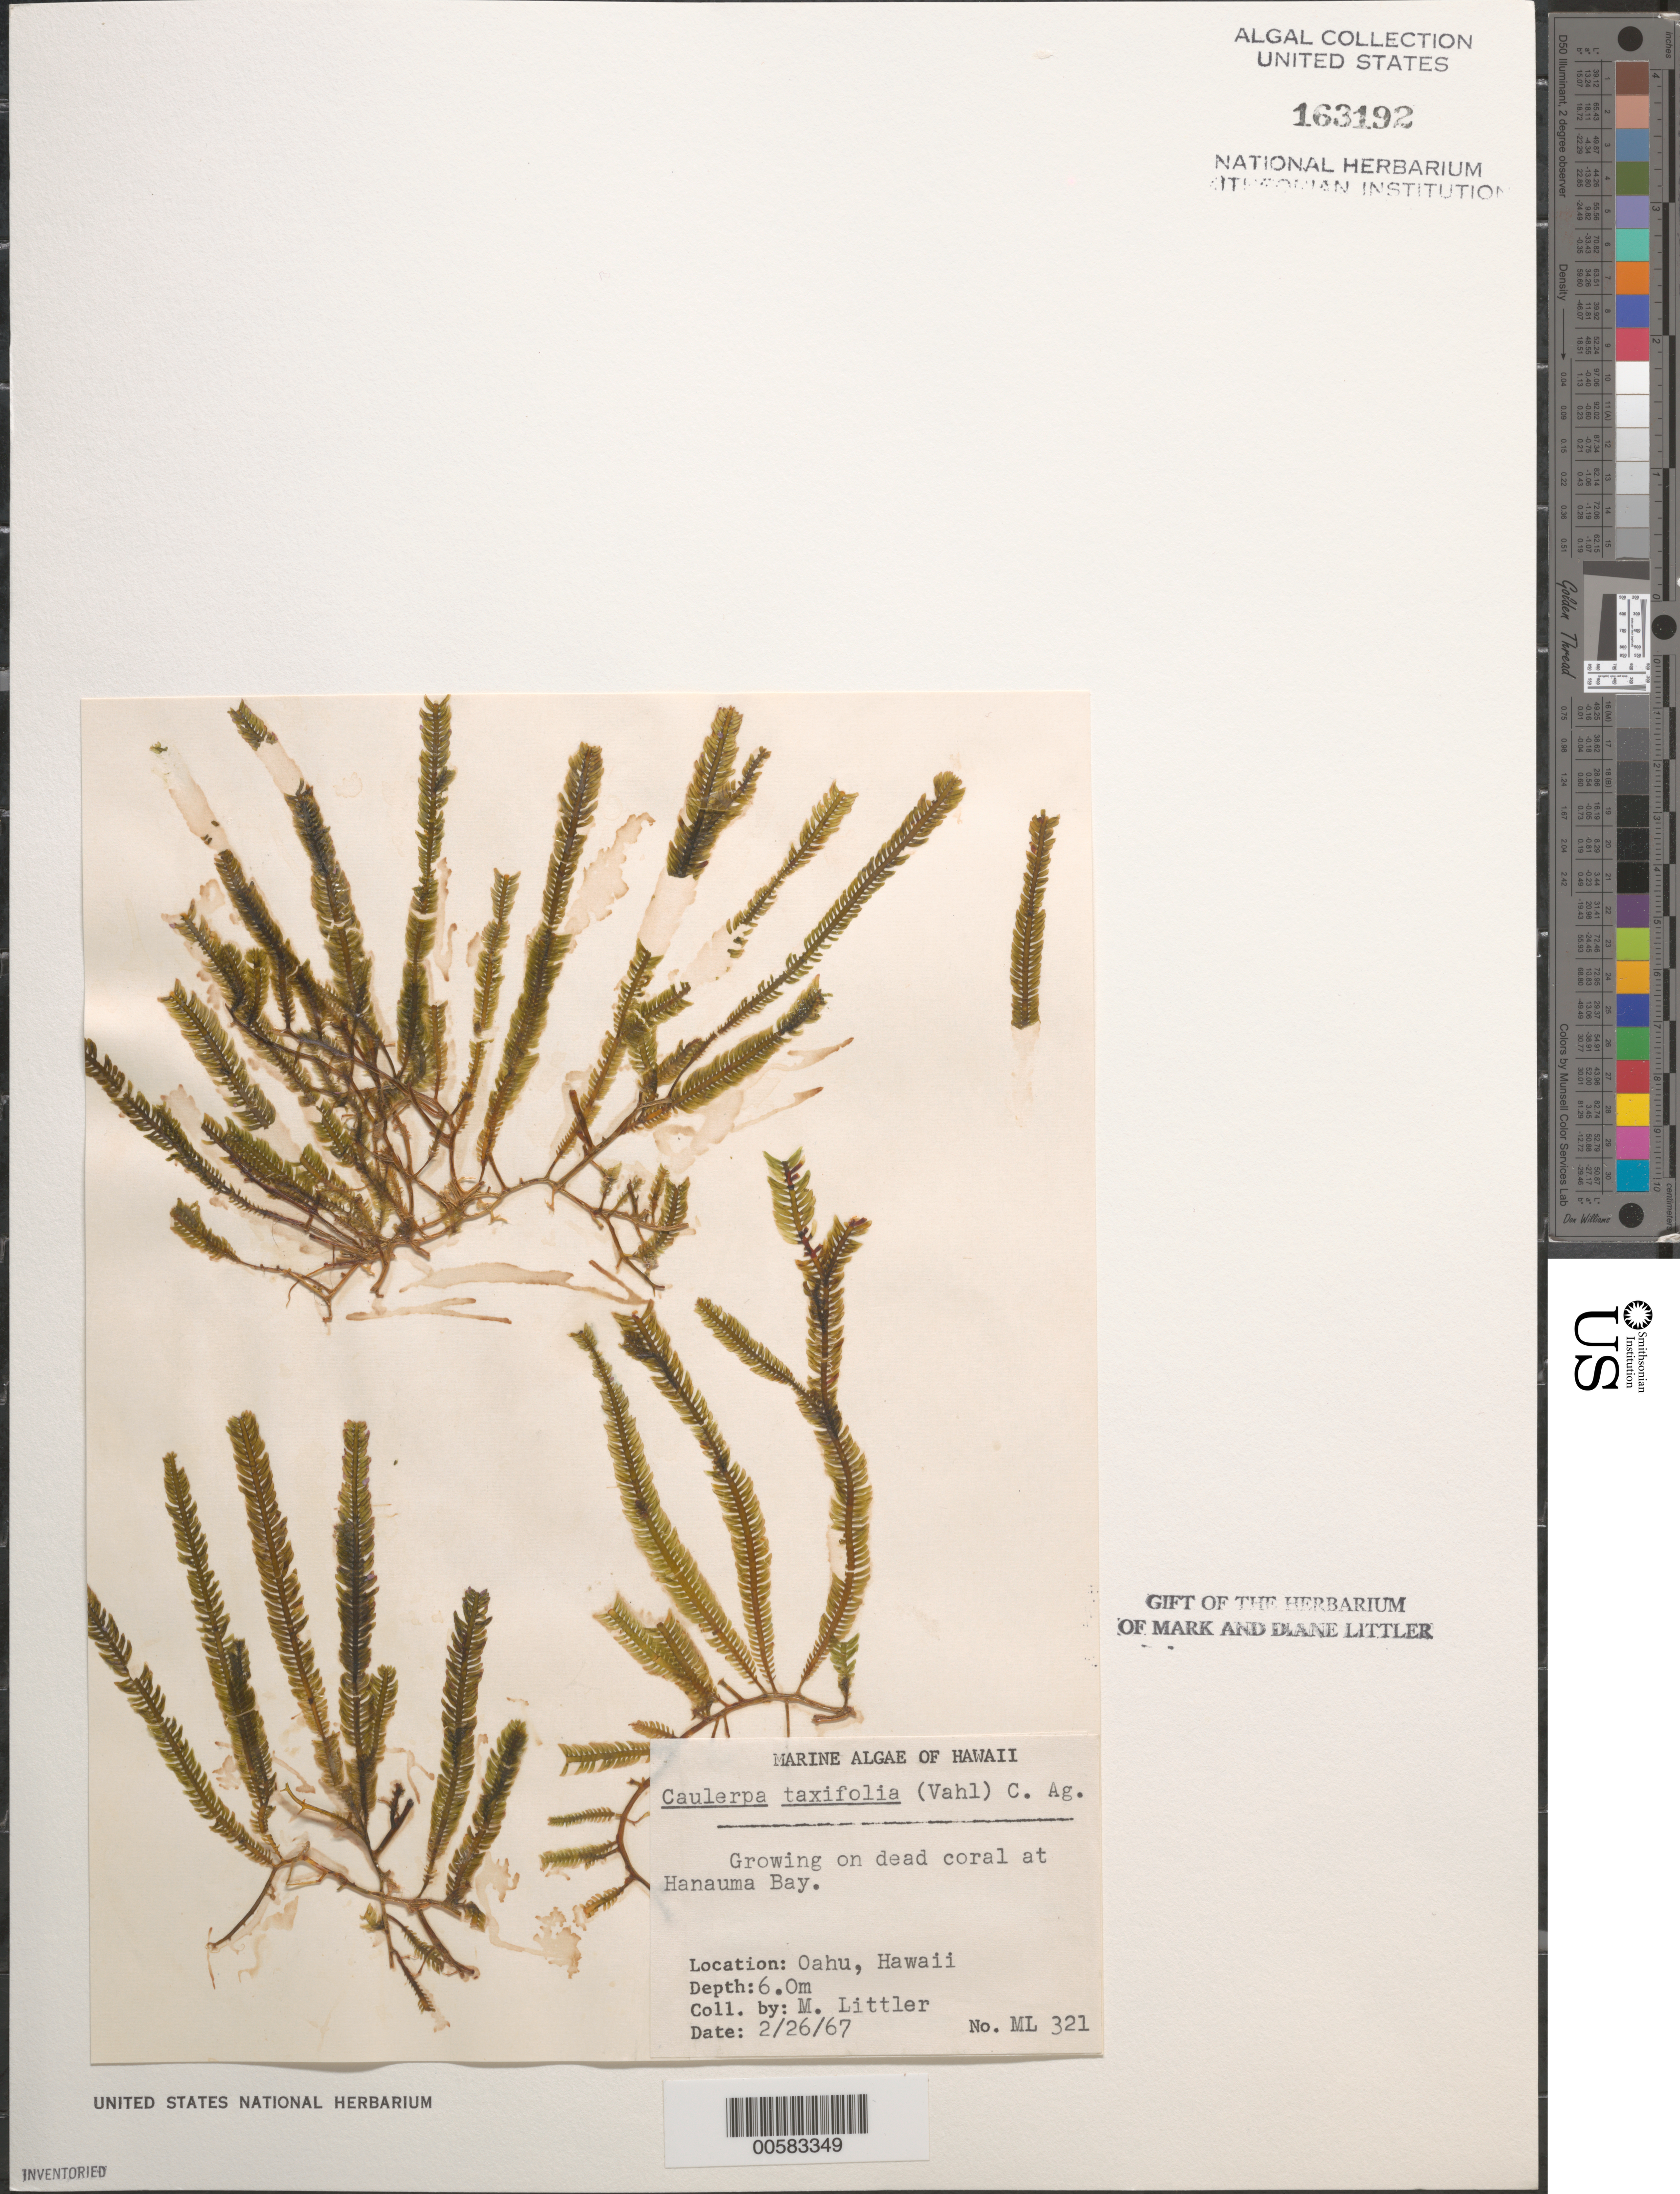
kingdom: Plantae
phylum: Chlorophyta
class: Ulvophyceae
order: Bryopsidales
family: Caulerpaceae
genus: Caulerpa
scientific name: Caulerpa taxifolia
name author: (M. Vahl) C. Agardh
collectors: M. M. Littler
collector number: ML 321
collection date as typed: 26 Feb 1967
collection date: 1967-02-26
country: United States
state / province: Hawaii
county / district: Honolulu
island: Oahu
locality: Hanauma Bay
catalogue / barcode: US 163192